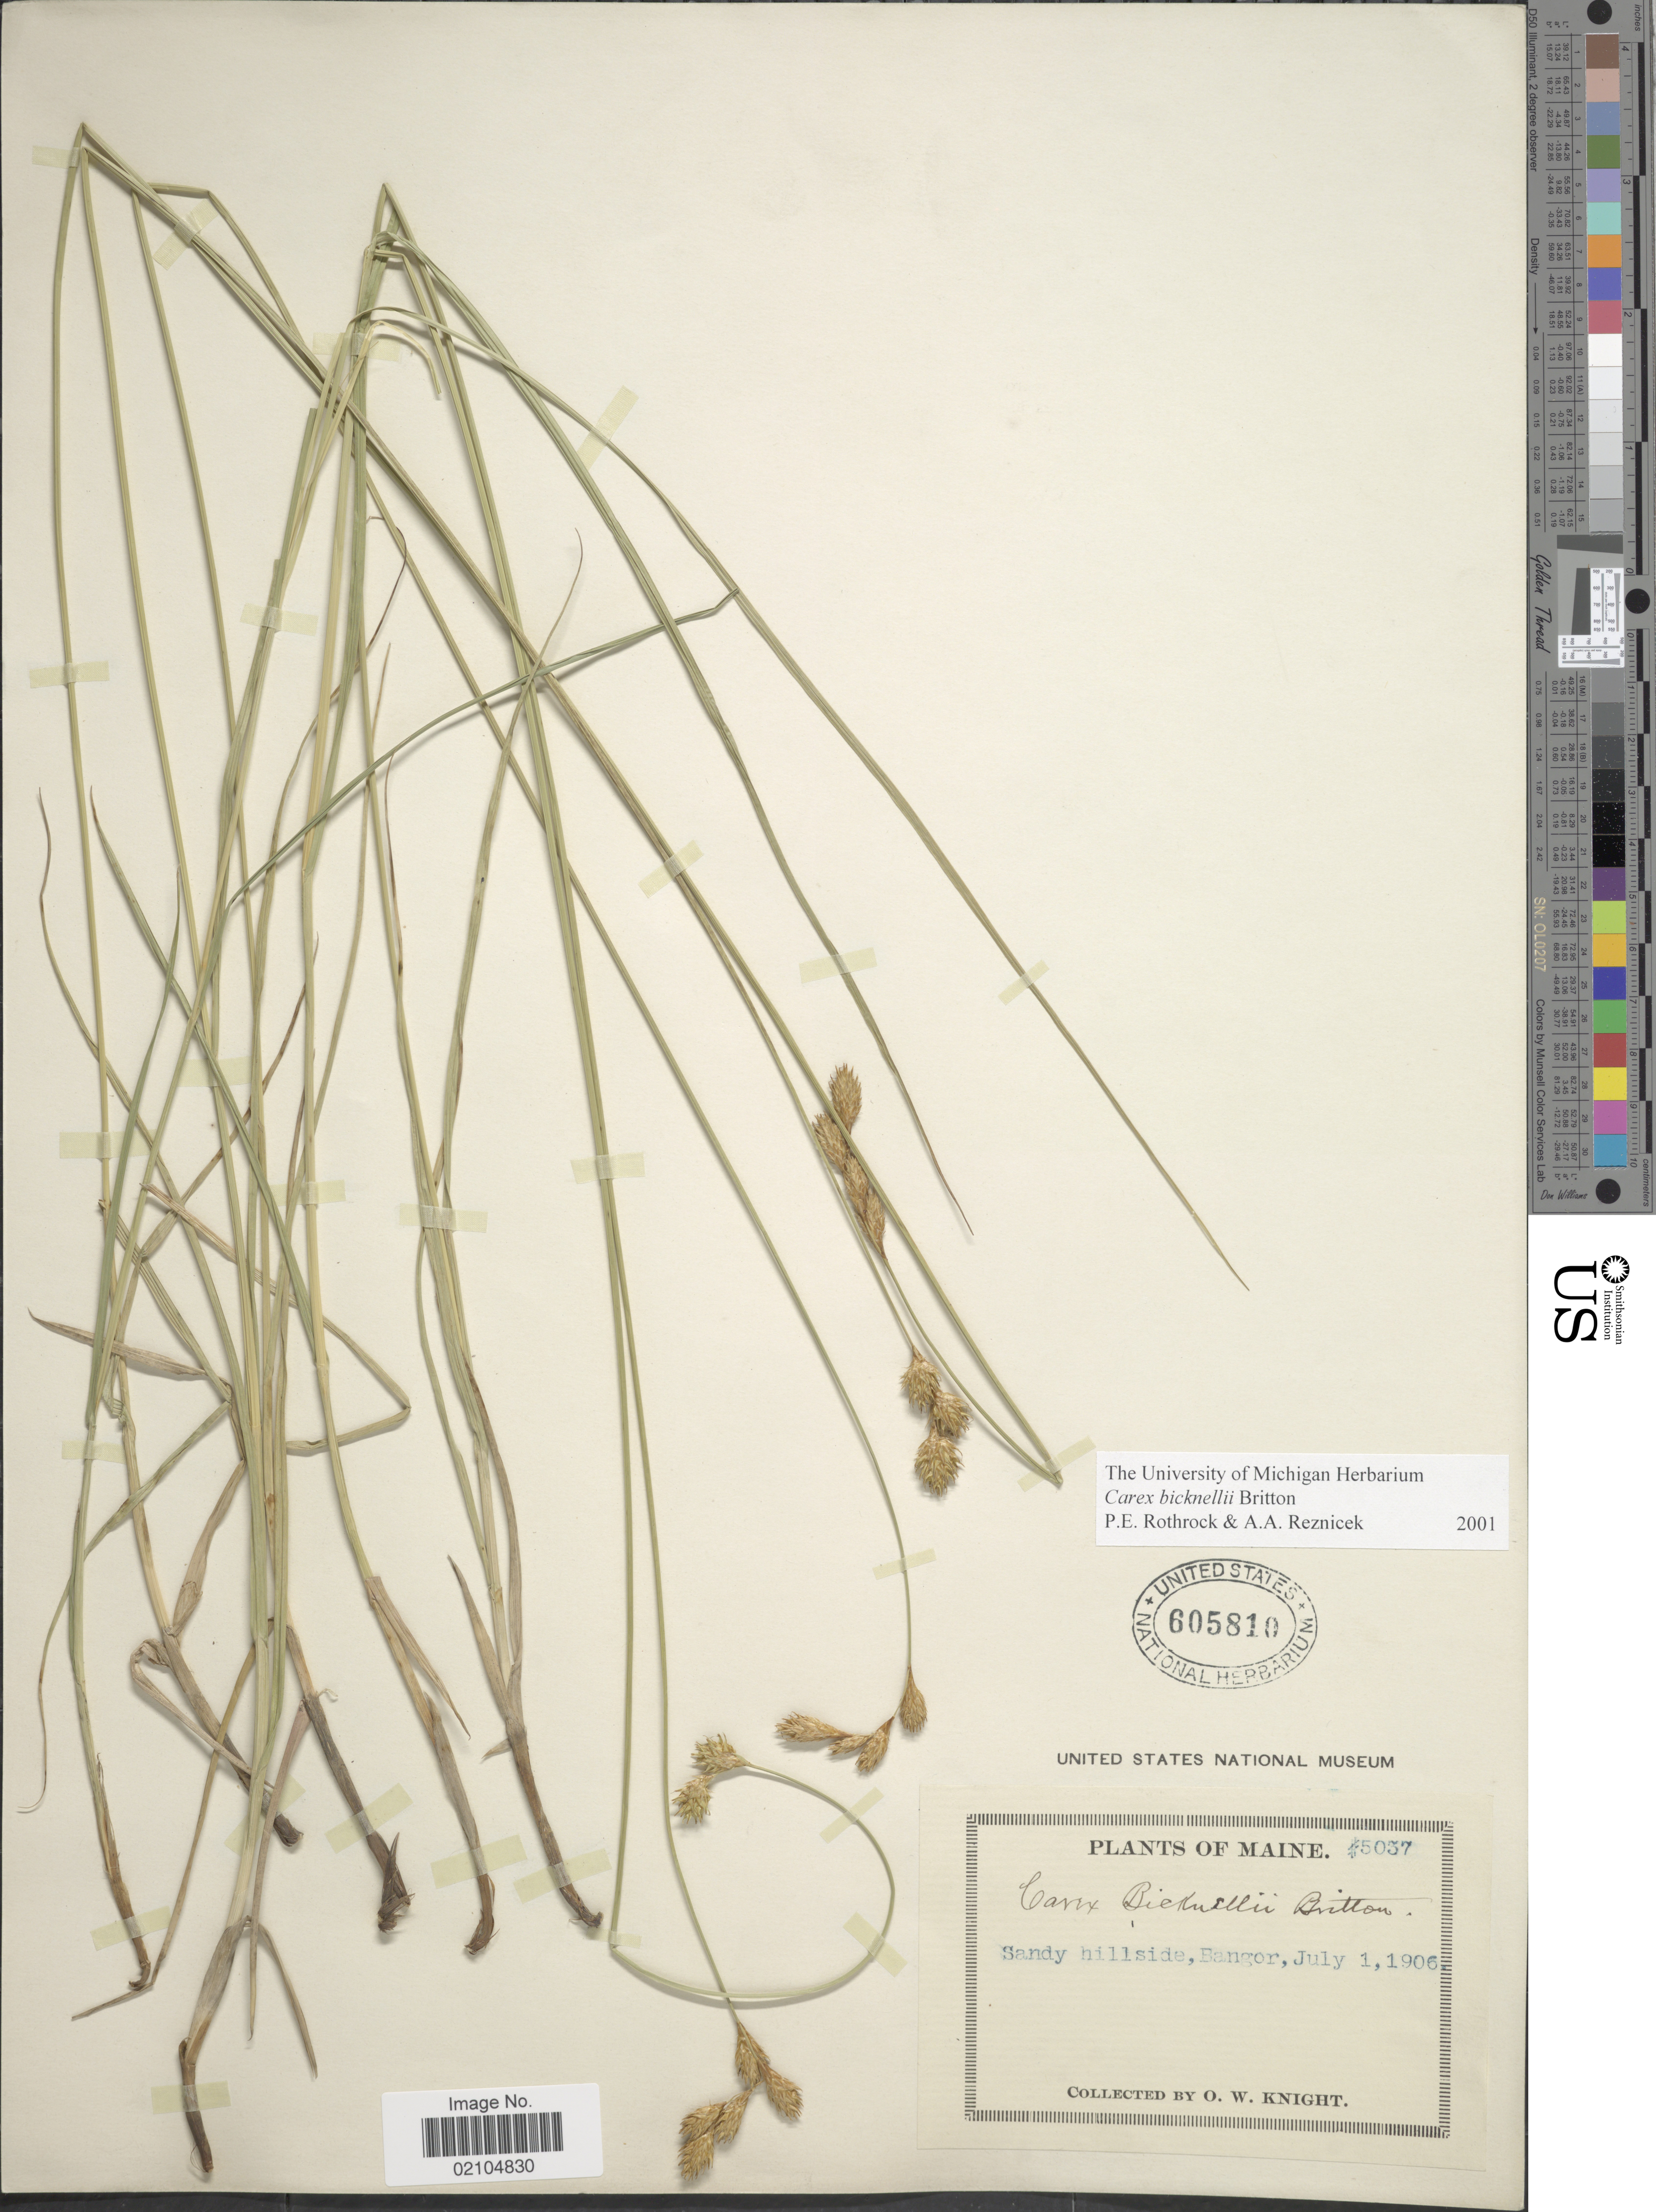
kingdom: Plantae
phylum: Tracheophyta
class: Liliopsida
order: Poales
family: Cyperaceae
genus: Carex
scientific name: Carex bicknellii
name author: Britton & A. Br.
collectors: O. Knight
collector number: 5037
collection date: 1906-07-01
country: United States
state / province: Maine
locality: Sandy hillside, Bangor.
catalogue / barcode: US 605810